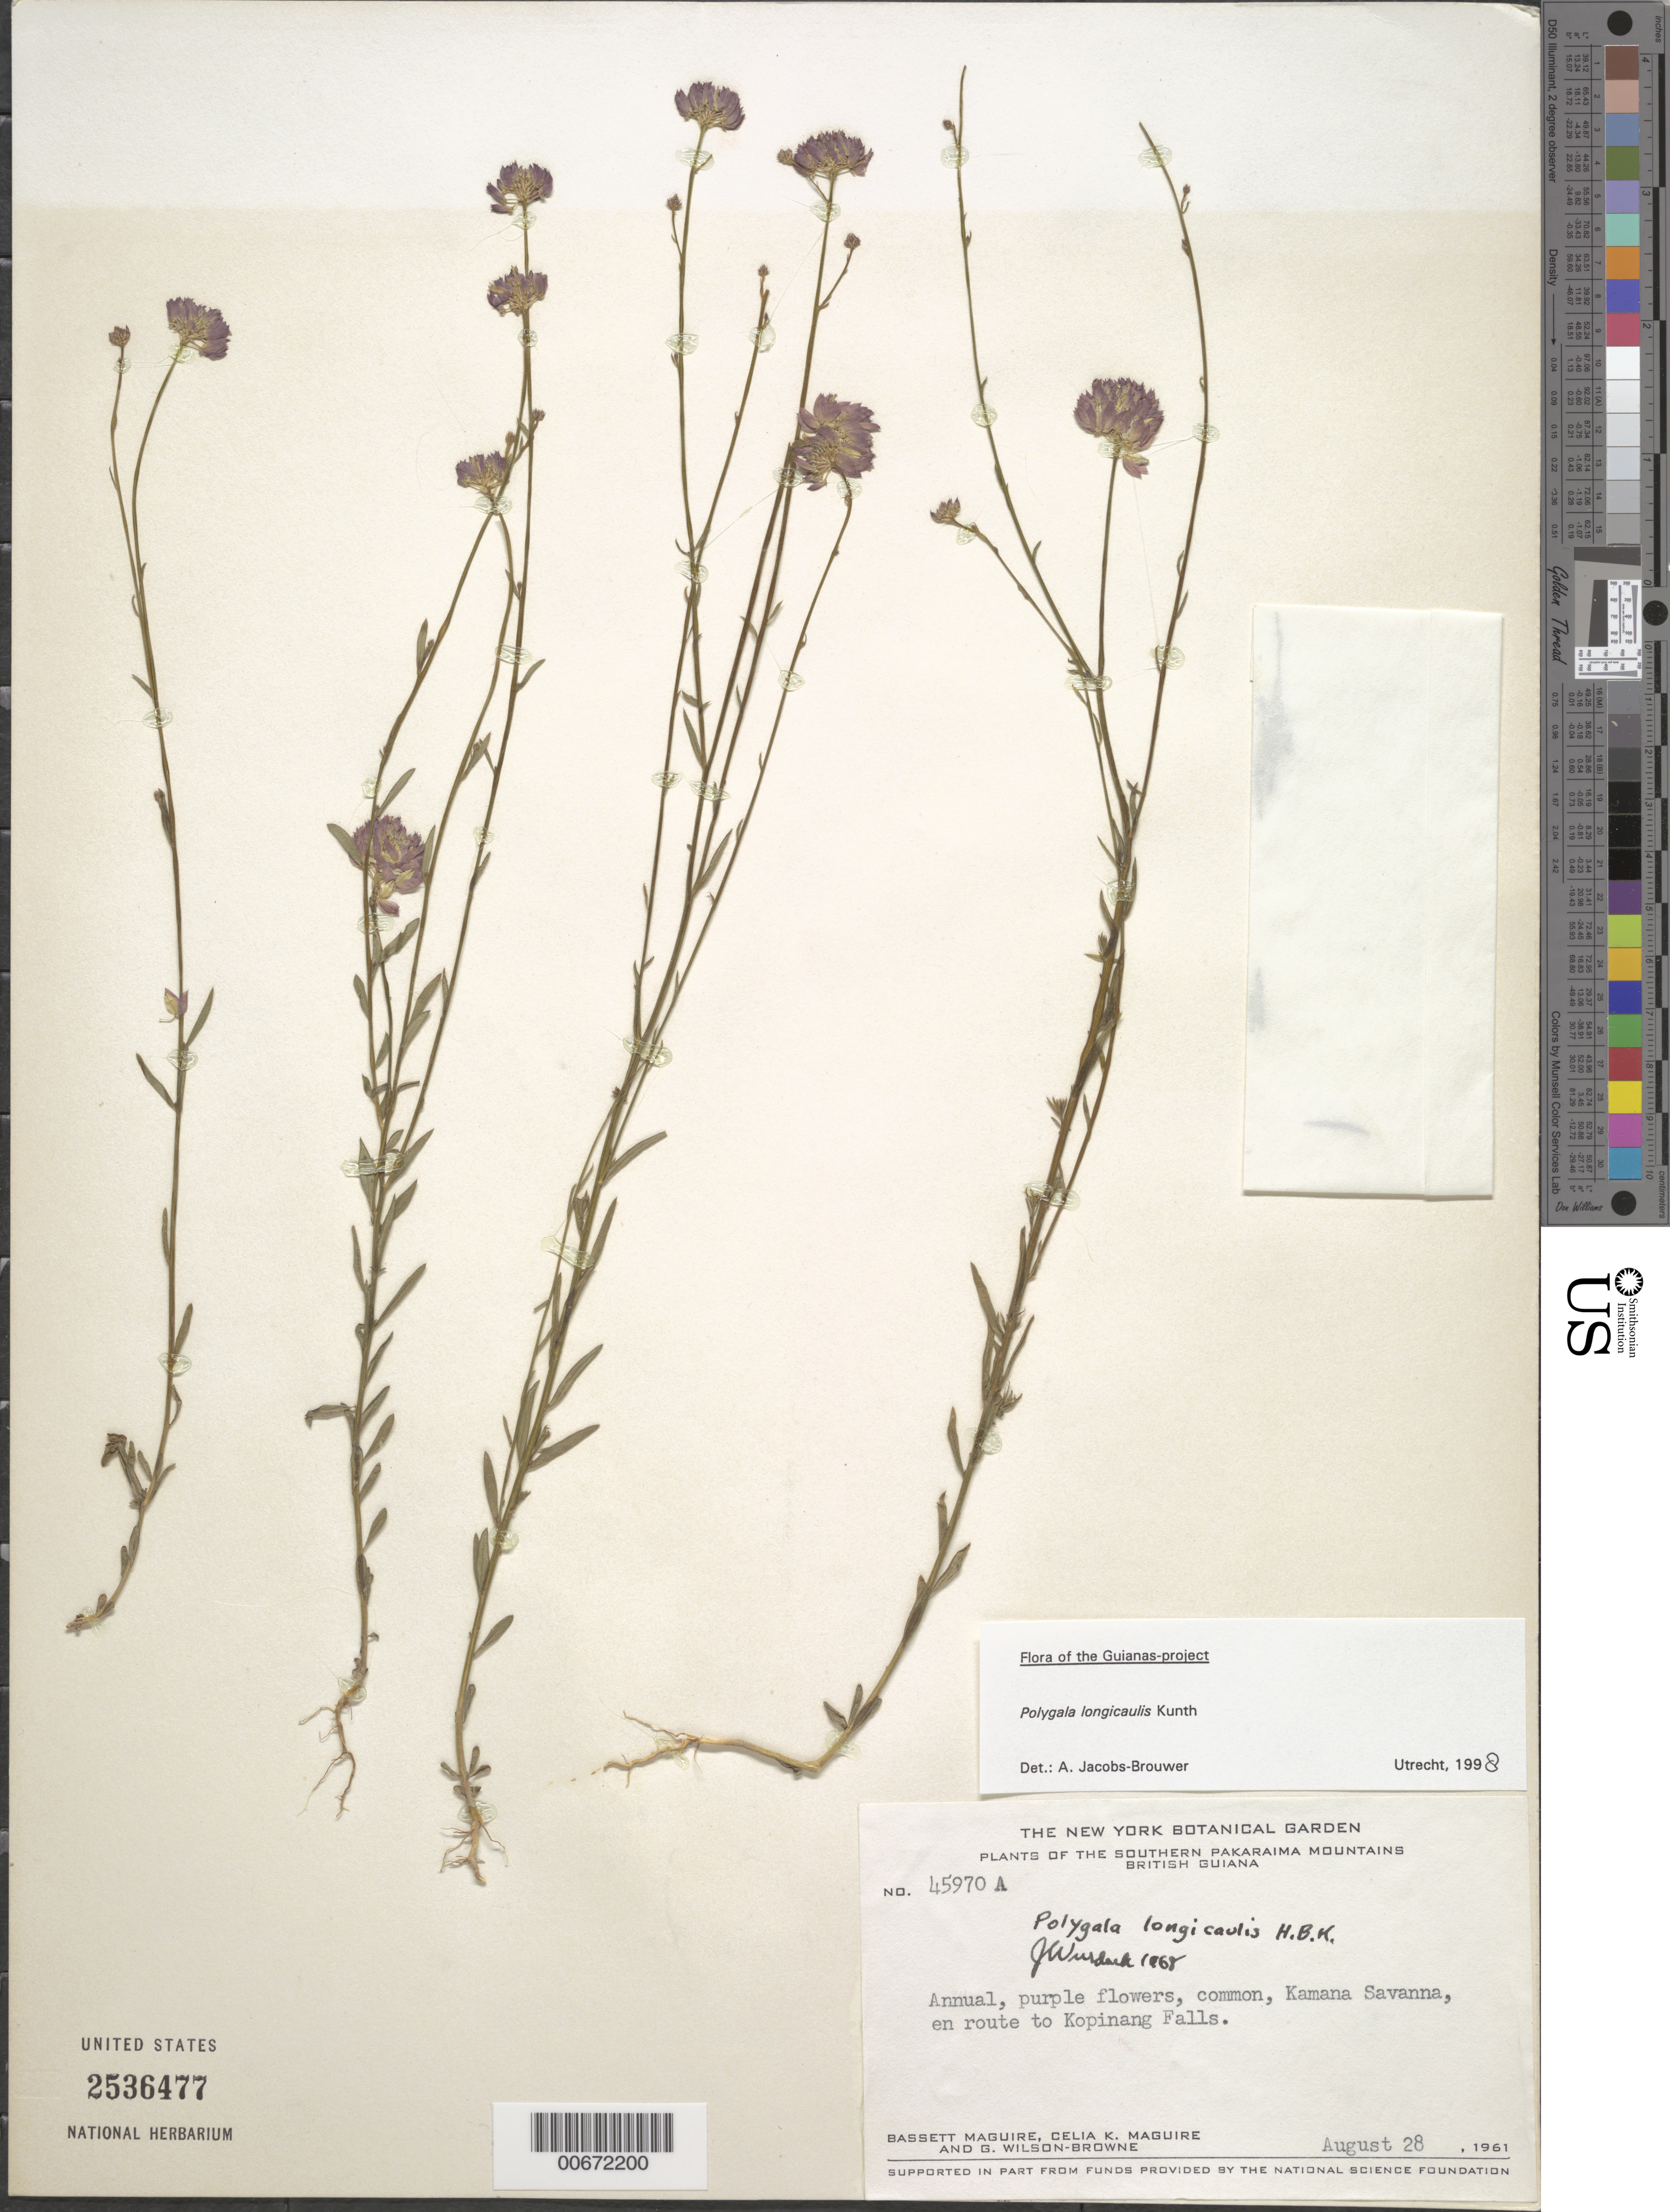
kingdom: Plantae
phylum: Tracheophyta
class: Magnoliopsida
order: Fabales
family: Polygalaceae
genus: Polygala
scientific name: Polygala longicaulis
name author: Kunth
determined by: Jacobs-Brouwer, A.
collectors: B. Maguire, C. K. Maguire & G. Wilson-Browne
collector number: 45970 A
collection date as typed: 28-Aug-61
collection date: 1961-08-28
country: Guyana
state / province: Cuyuni-Mazaruni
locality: Kamana Savanna, en route to Kopinang Falls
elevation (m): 823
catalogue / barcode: US 2536477